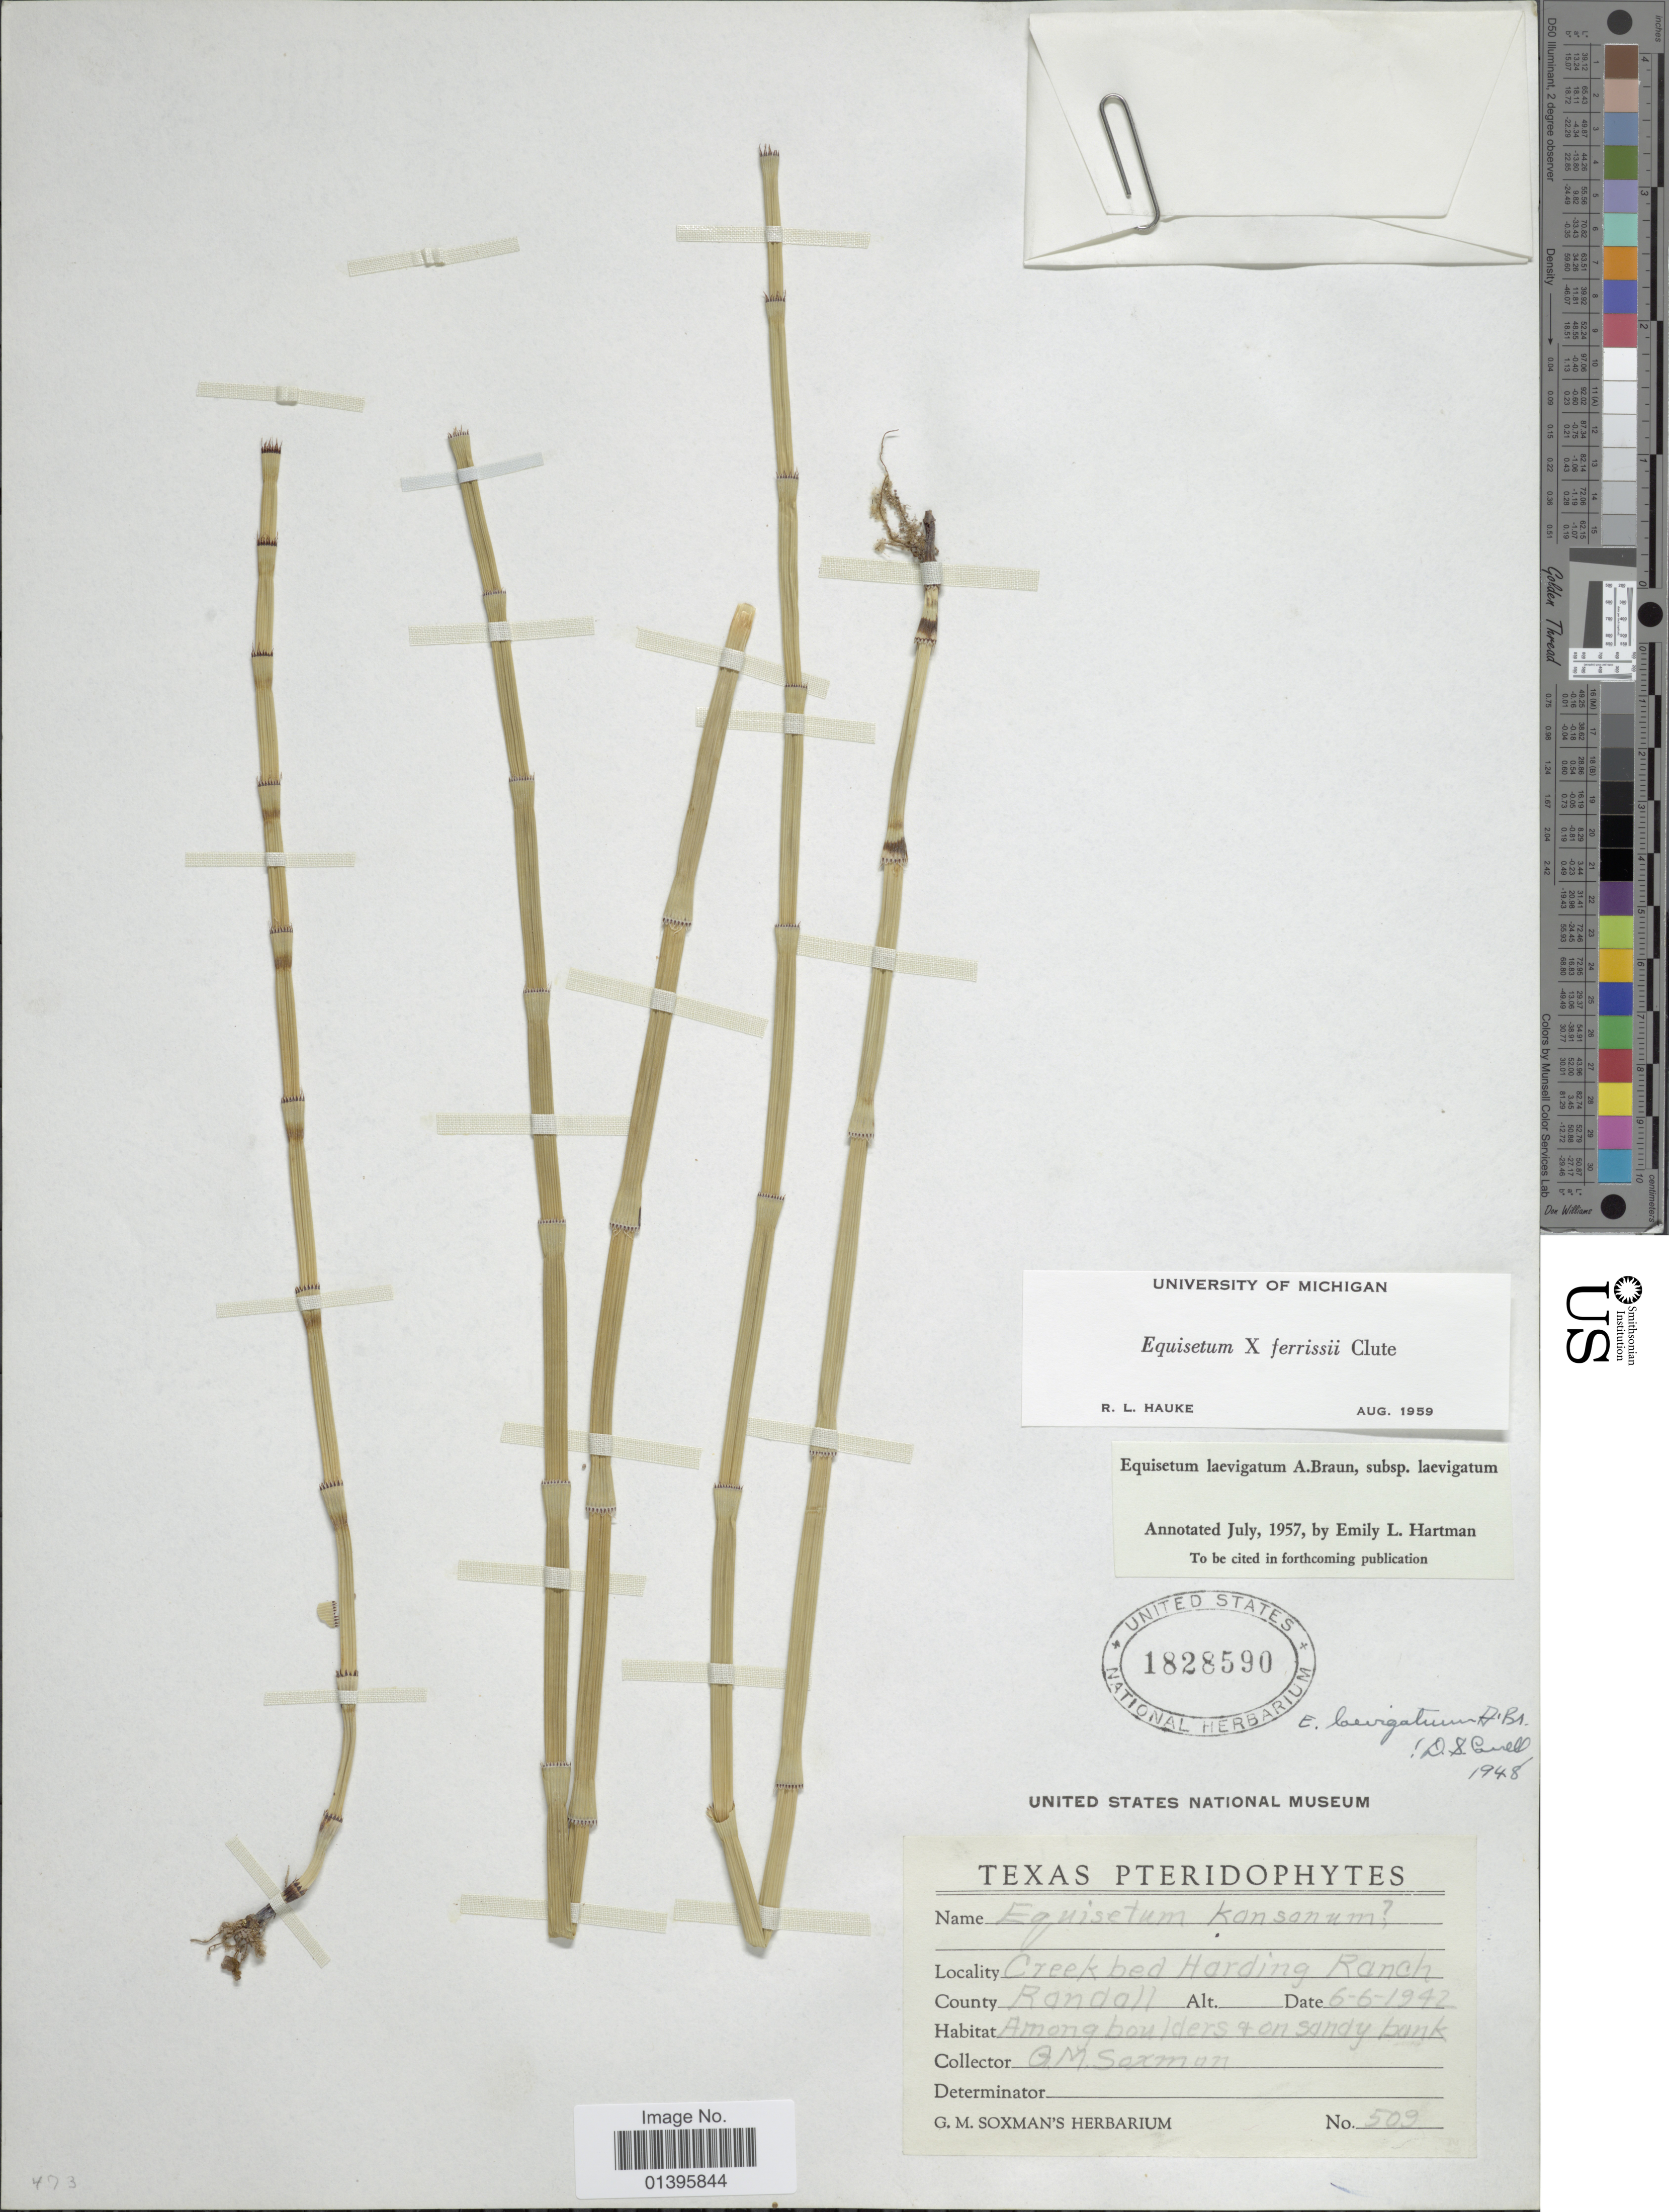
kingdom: Plantae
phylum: Tracheophyta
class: Polypodiopsida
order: Equisetales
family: Equisetaceae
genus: Equisetum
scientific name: Equisetum x ferrissii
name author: Clute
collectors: G. Soxman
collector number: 509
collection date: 1942-06-06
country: United States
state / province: Texas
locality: Creek bed Harding Ranch. County Randall.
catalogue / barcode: US 1828590